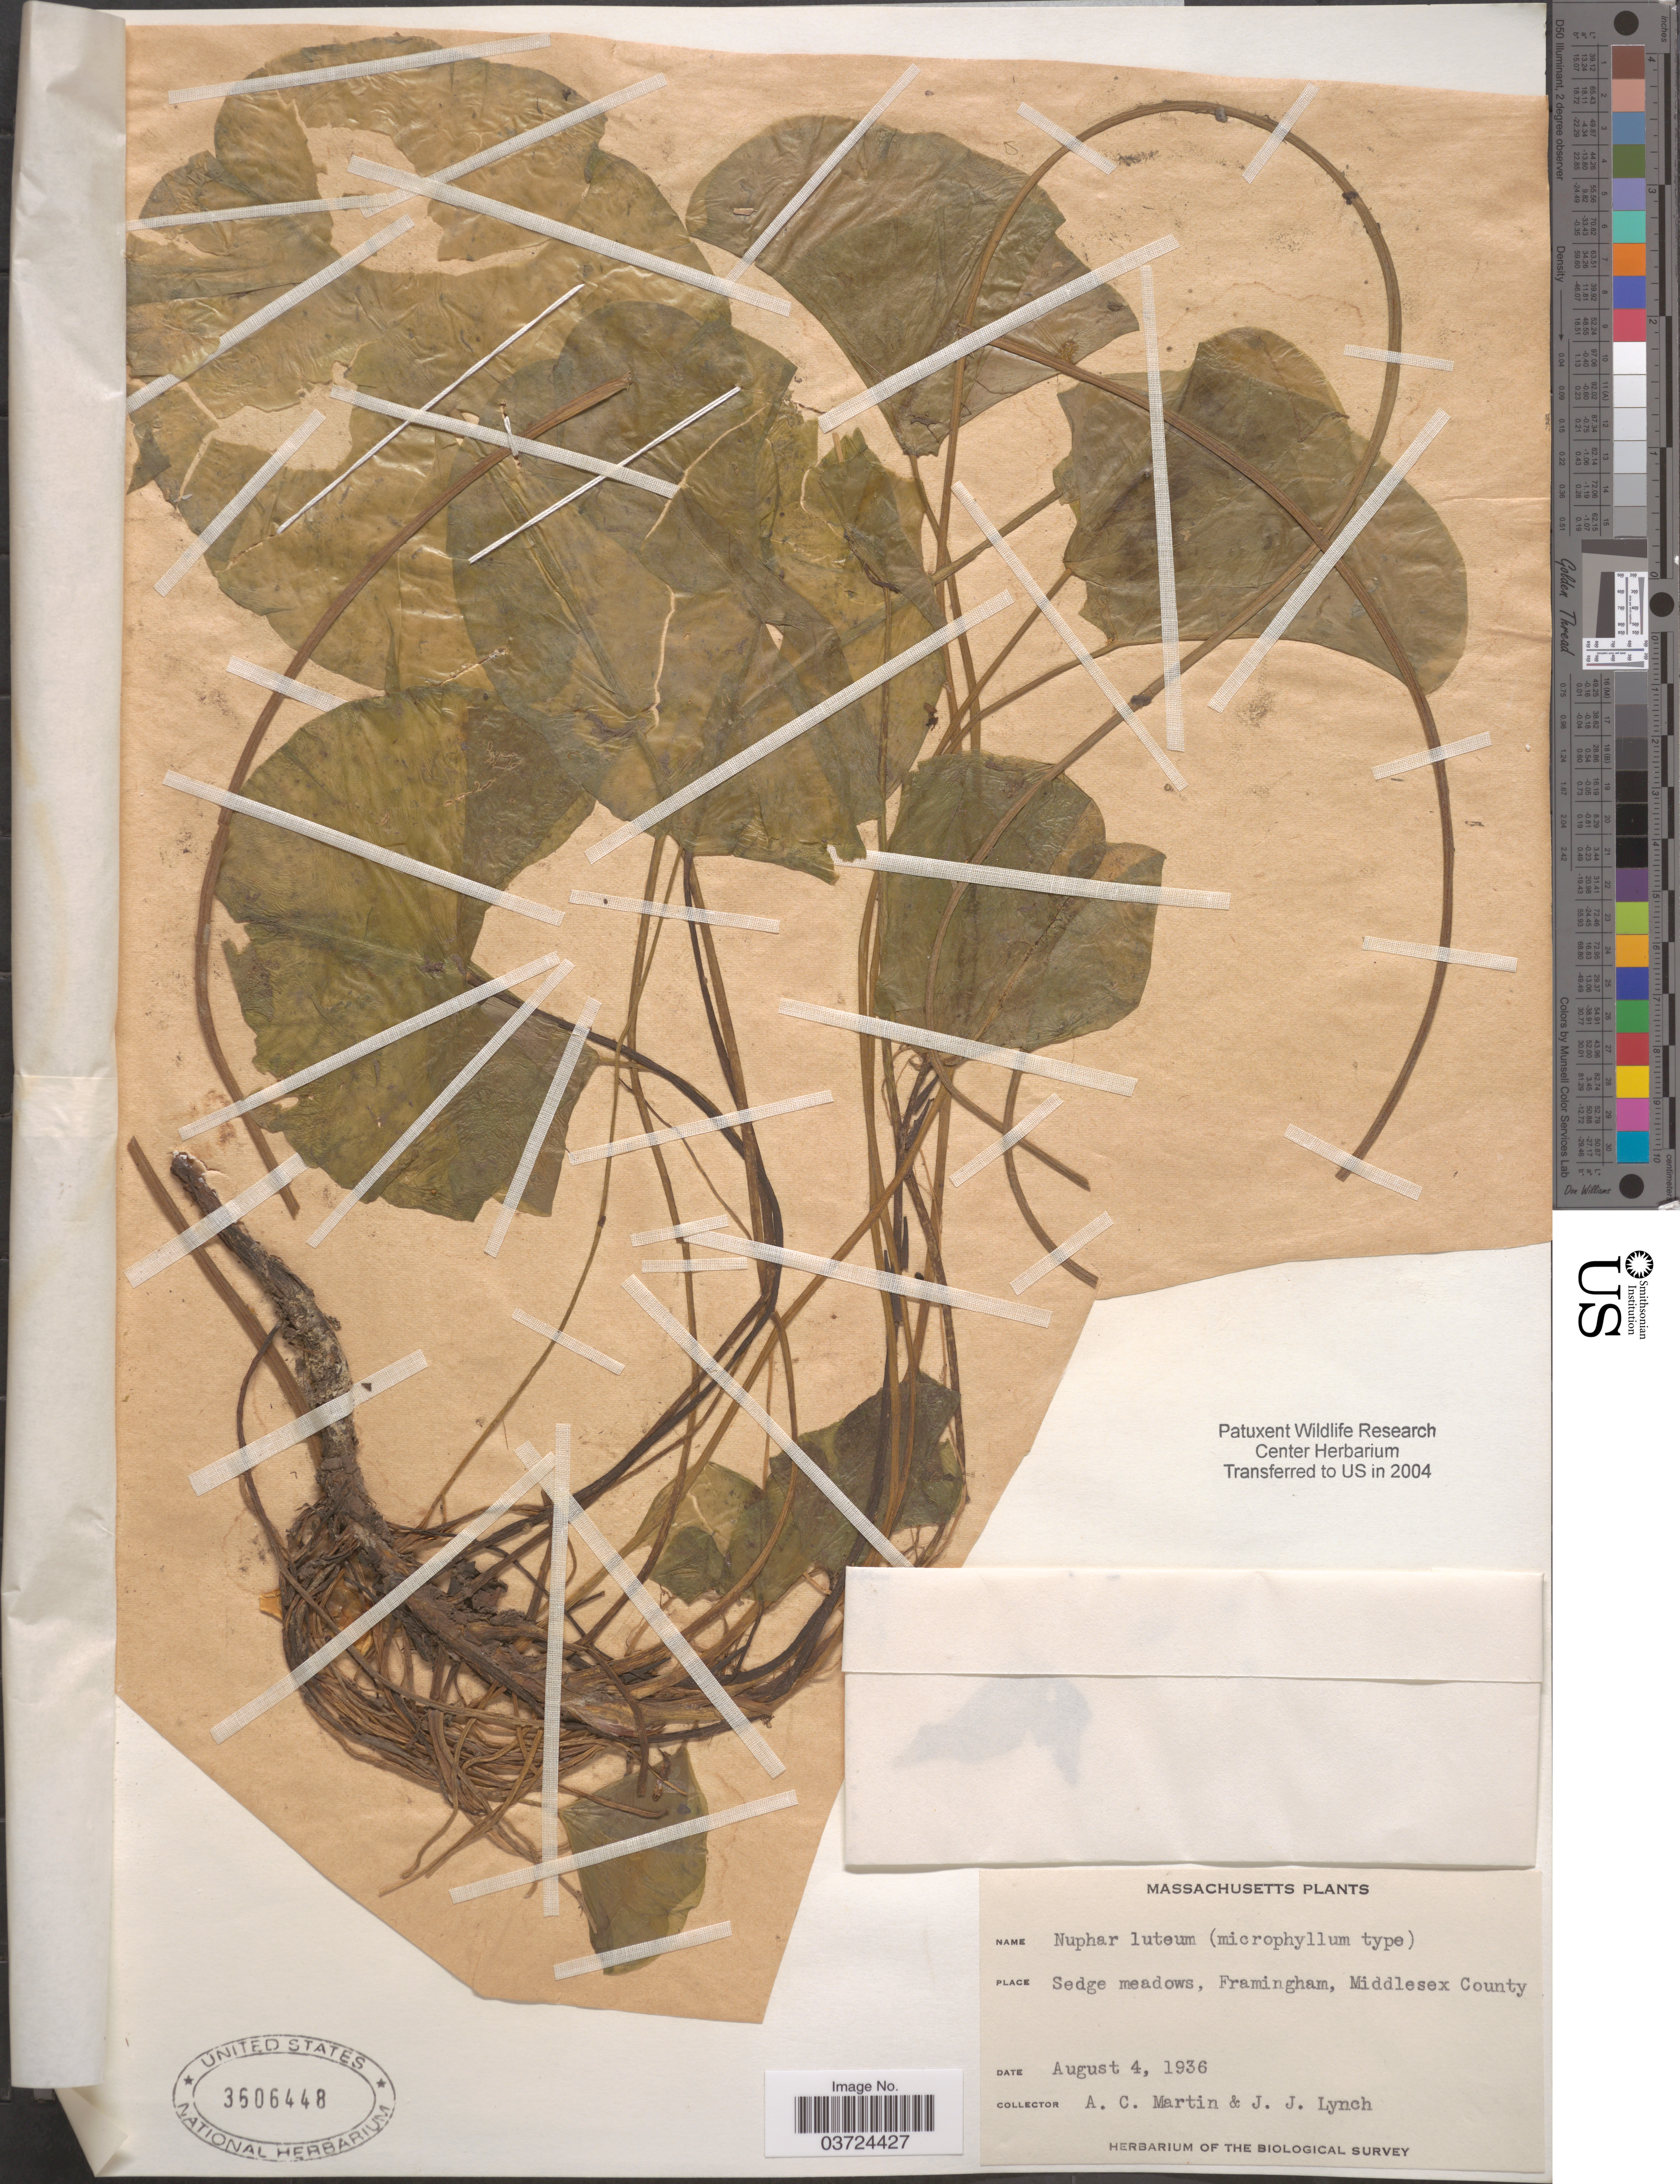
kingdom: Plantae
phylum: Tracheophyta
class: Magnoliopsida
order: Nymphaeales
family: Nymphaeaceae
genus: Nuphar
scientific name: Nuphar lutea subsp. pumila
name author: (Timm) DC.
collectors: A. C. Martin & J. Lynch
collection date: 1936-08-04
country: United States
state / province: Massachusetts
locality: Sedge meadows, Framingham, Middlesex County.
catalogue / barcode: US 3606448